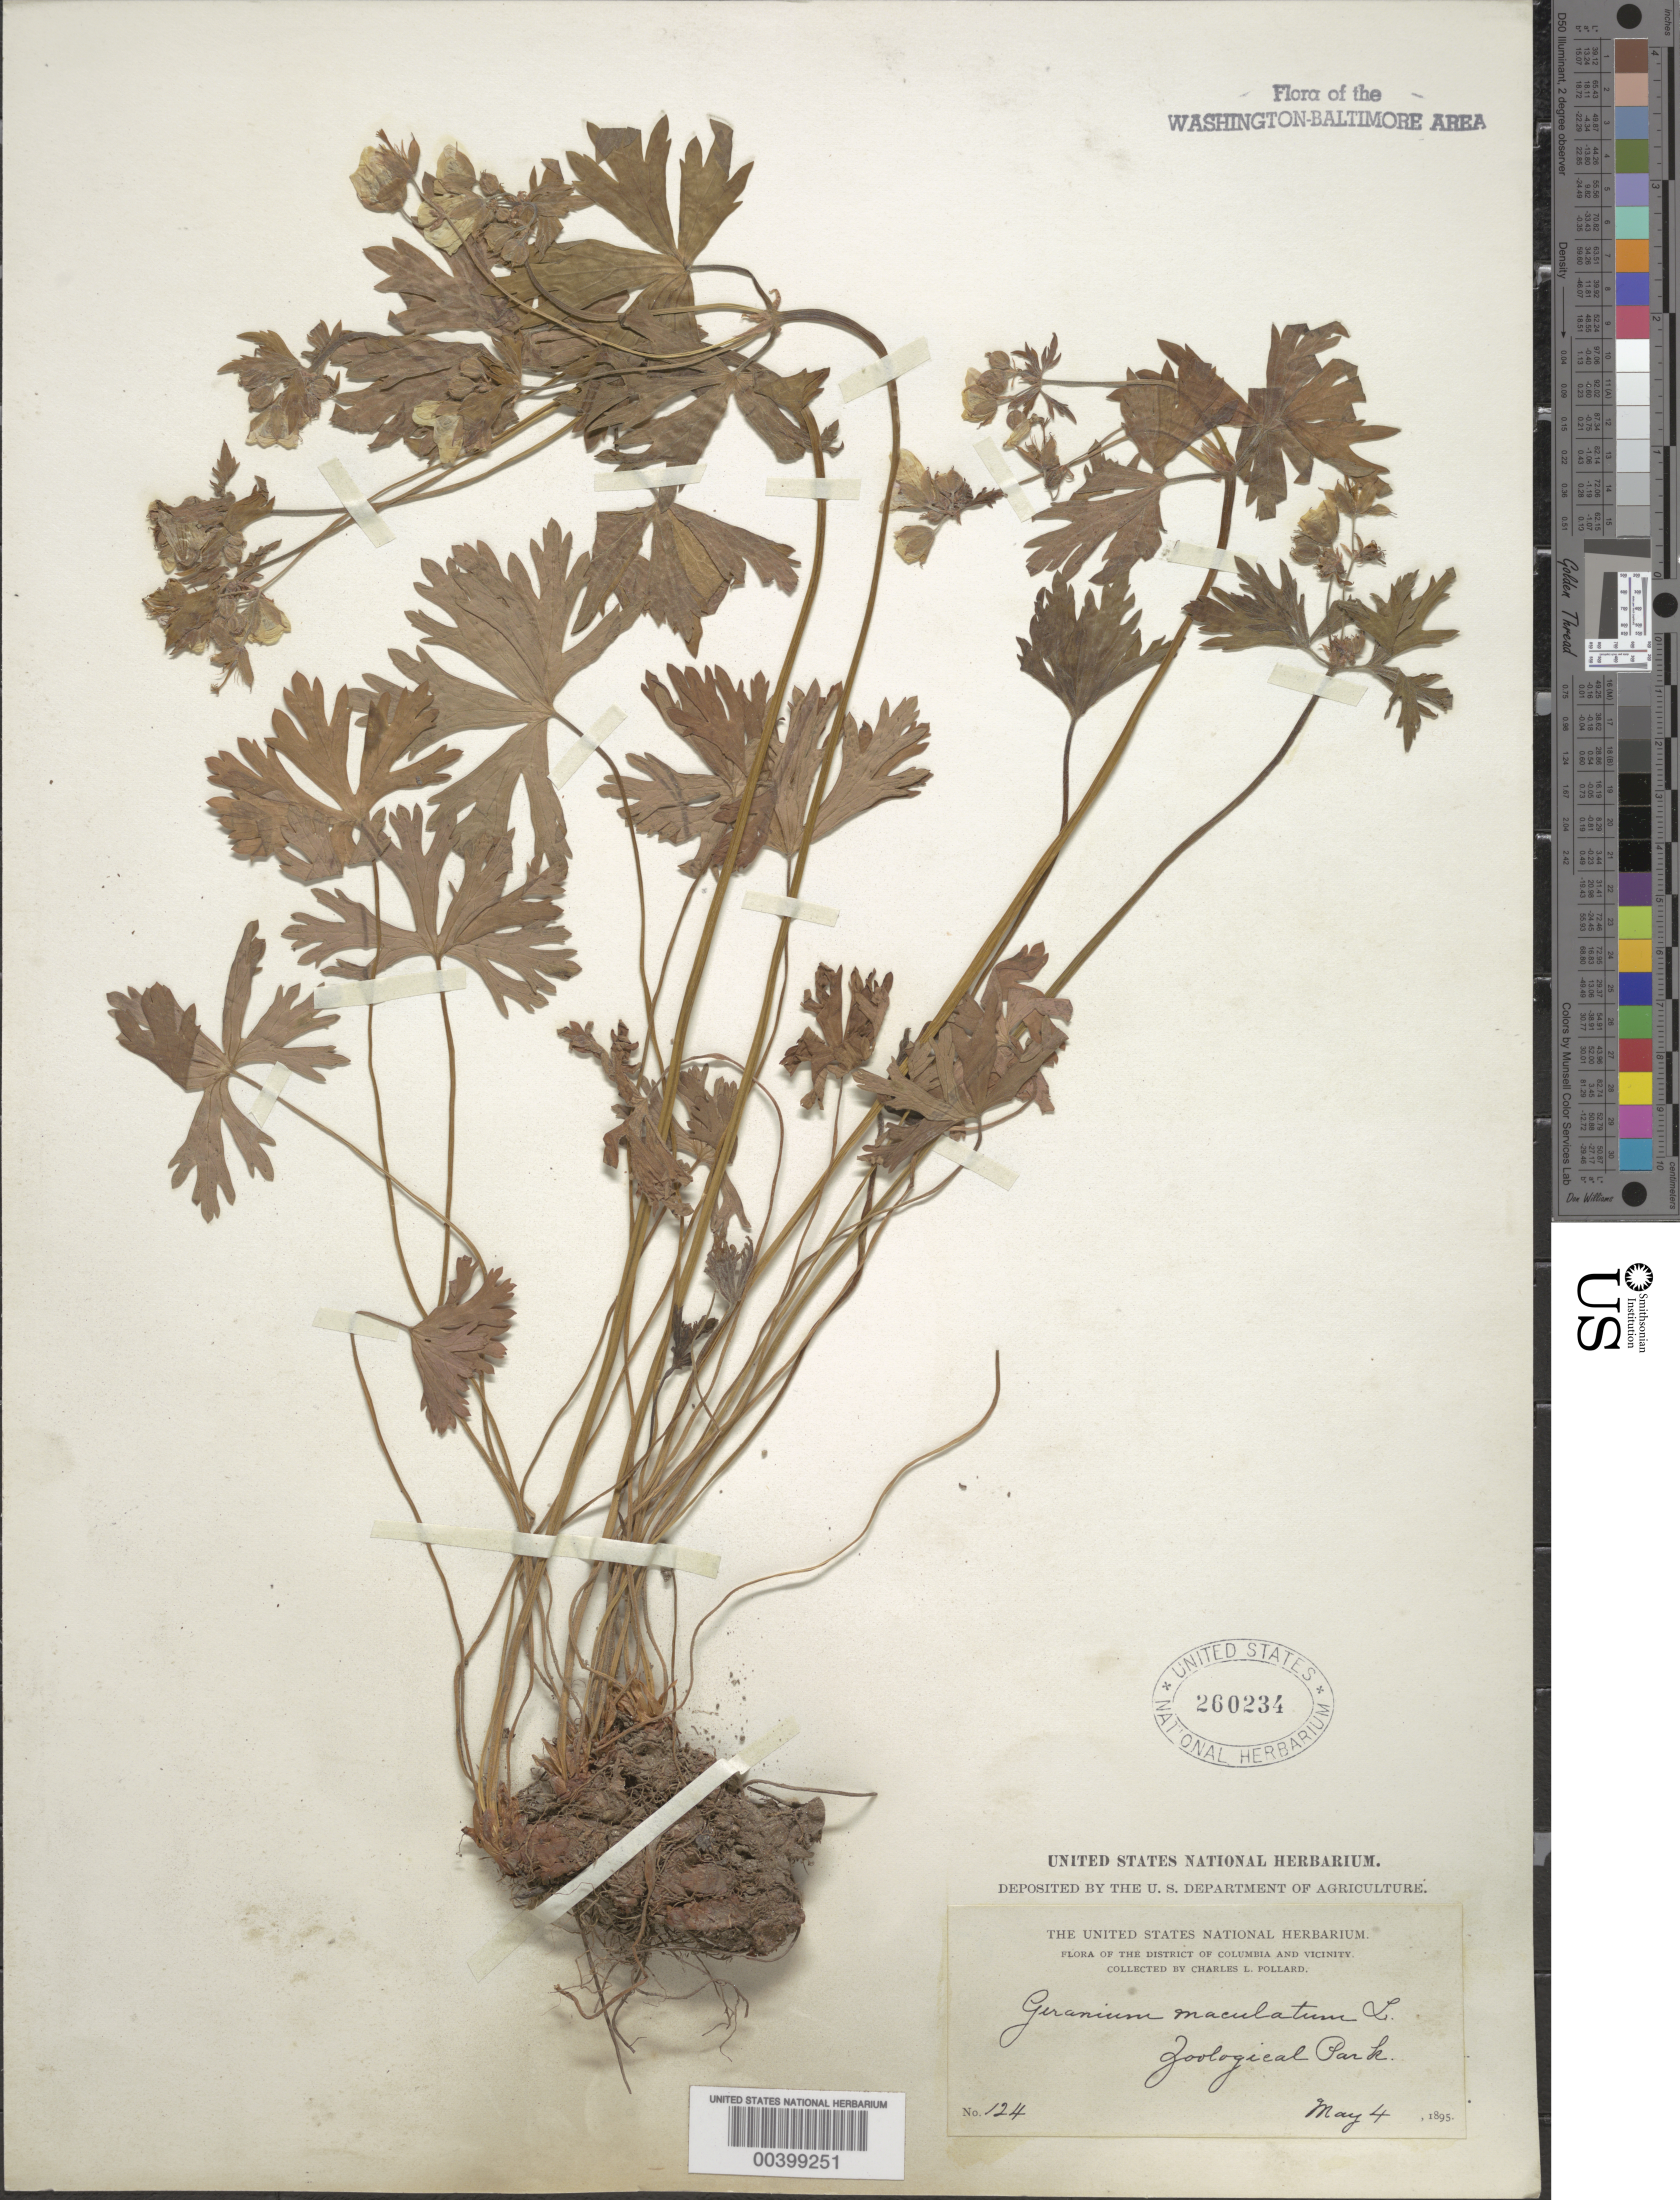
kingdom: Plantae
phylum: Tracheophyta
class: Magnoliopsida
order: Geraniales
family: Geraniaceae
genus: Geranium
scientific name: Geranium maculatum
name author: L.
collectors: C. L. Pollard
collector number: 124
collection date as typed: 04 May 1895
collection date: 1895-05-04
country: United States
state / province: District of Columbia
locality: Zoological Park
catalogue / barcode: US 260234